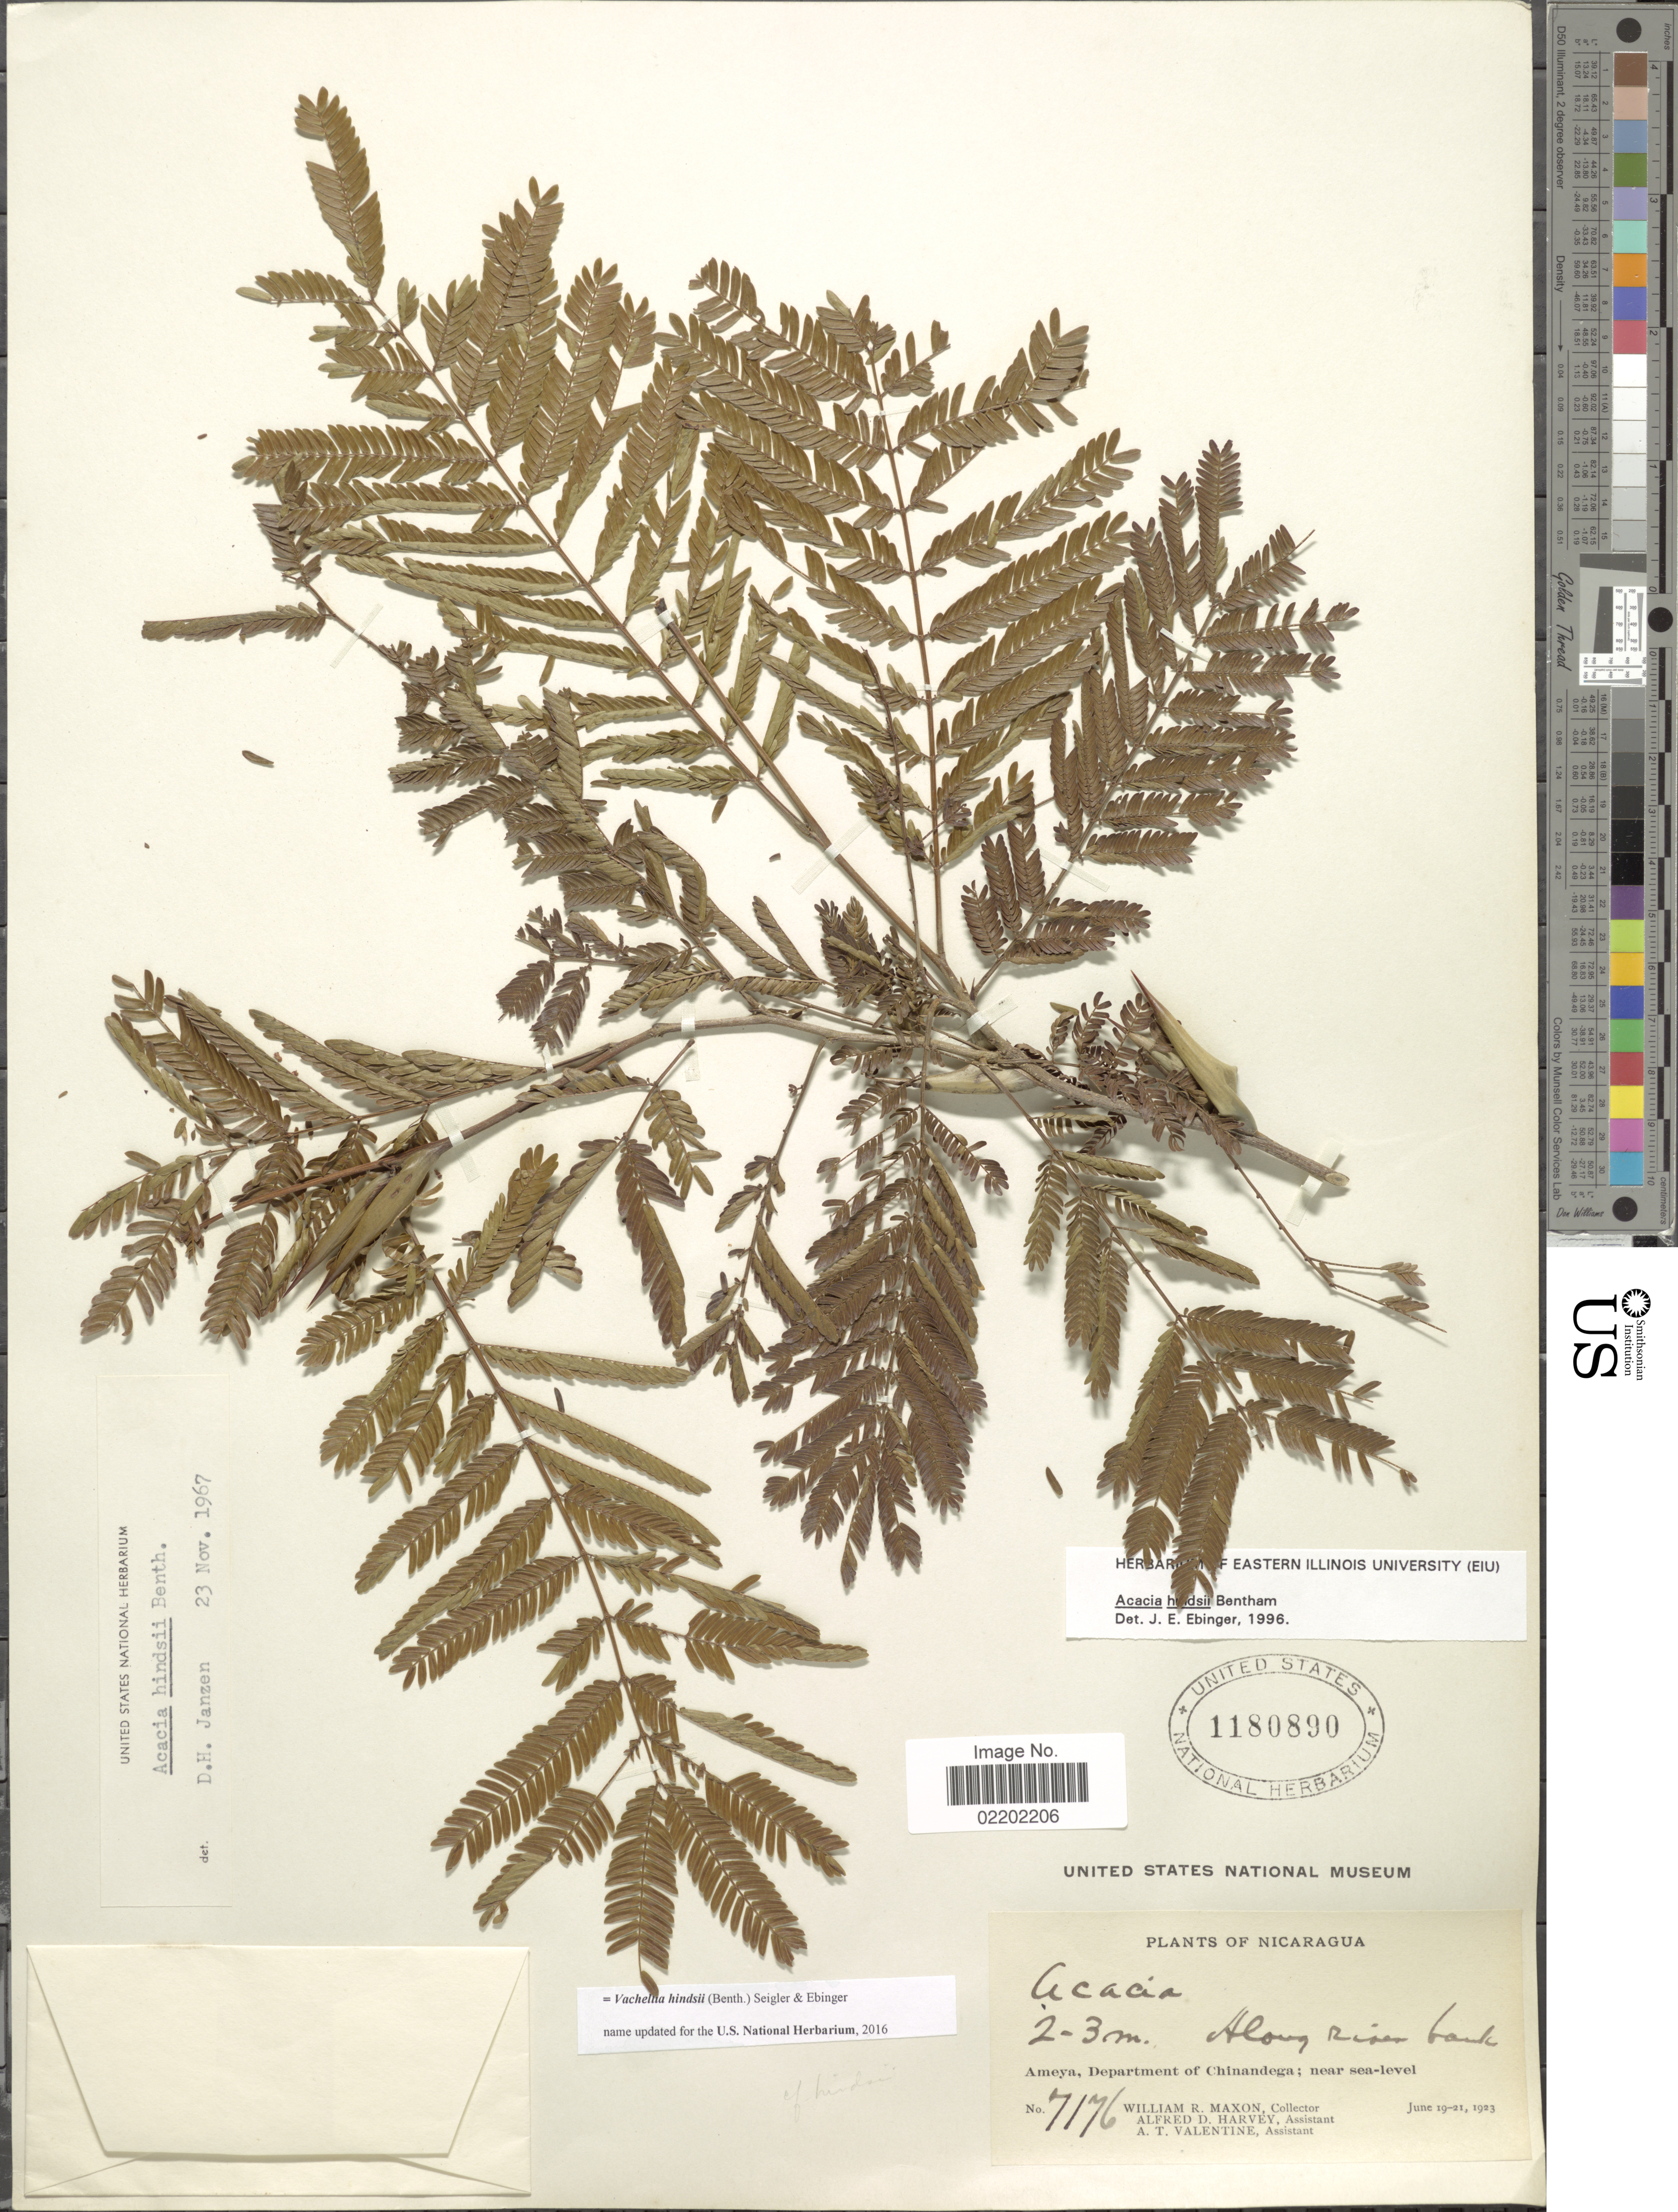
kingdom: Plantae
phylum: Tracheophyta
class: Magnoliopsida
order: Fabales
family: Fabaceae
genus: Vachellia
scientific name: Vachellia hindsii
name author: (Benth.) Seigler & Ebinger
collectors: W. R. Maxon, A. D. Harvey & A. Valentine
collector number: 7176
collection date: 1923-06-19/1923-06-21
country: Nicaragua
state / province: Chinandega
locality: Along river bank, Ameya, Department of Chinandega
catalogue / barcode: US 1180890